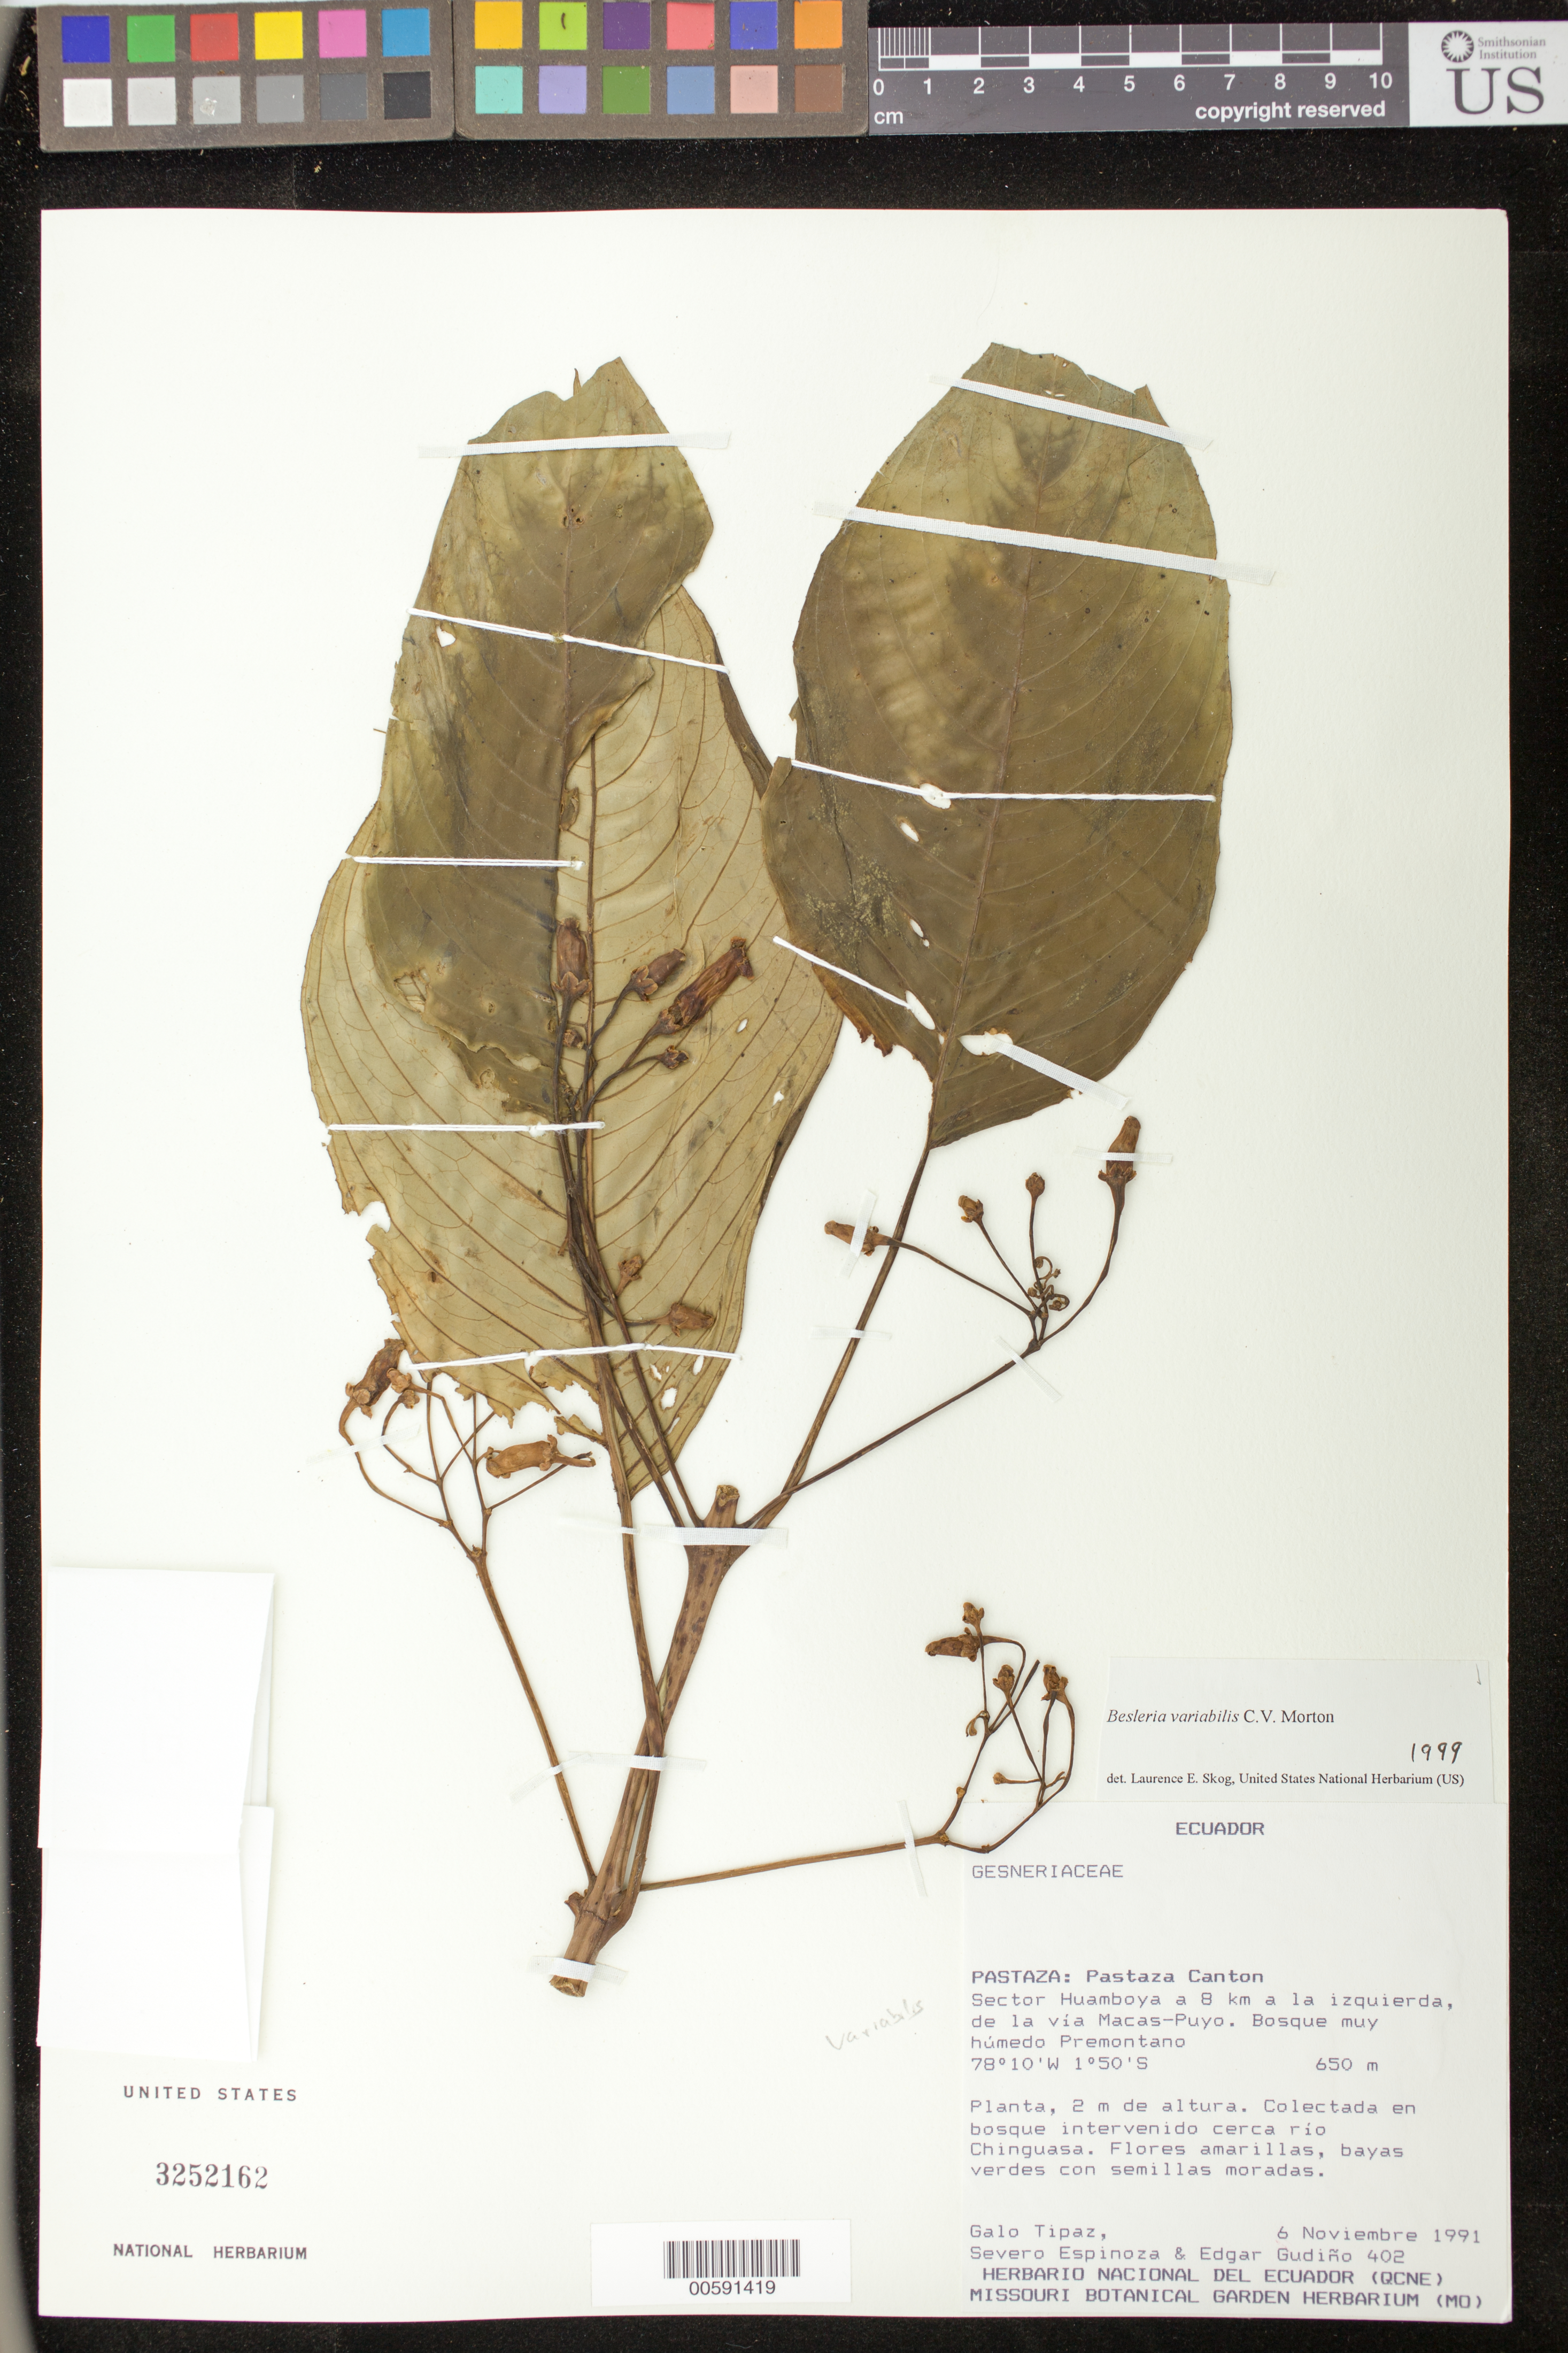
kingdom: Plantae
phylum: Tracheophyta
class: Magnoliopsida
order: Lamiales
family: Gesneriaceae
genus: Besleria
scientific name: Besleria variabilis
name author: C.V. Morton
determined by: Skog, Laurence E.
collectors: G. Tipaz, S. Espinoza & E. Gudiño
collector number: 402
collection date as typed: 06 Nov 1991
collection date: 1991-11-06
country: Ecuador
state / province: Pastaza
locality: Pastaza Canton; Sector Huamboya a 8 km a la izquierda, de la vía Macas - Puyo; cerca río Chinguasa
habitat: Bosque muy húmedo premontano; colectada en bosque intervenido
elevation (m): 650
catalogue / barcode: US 3252162